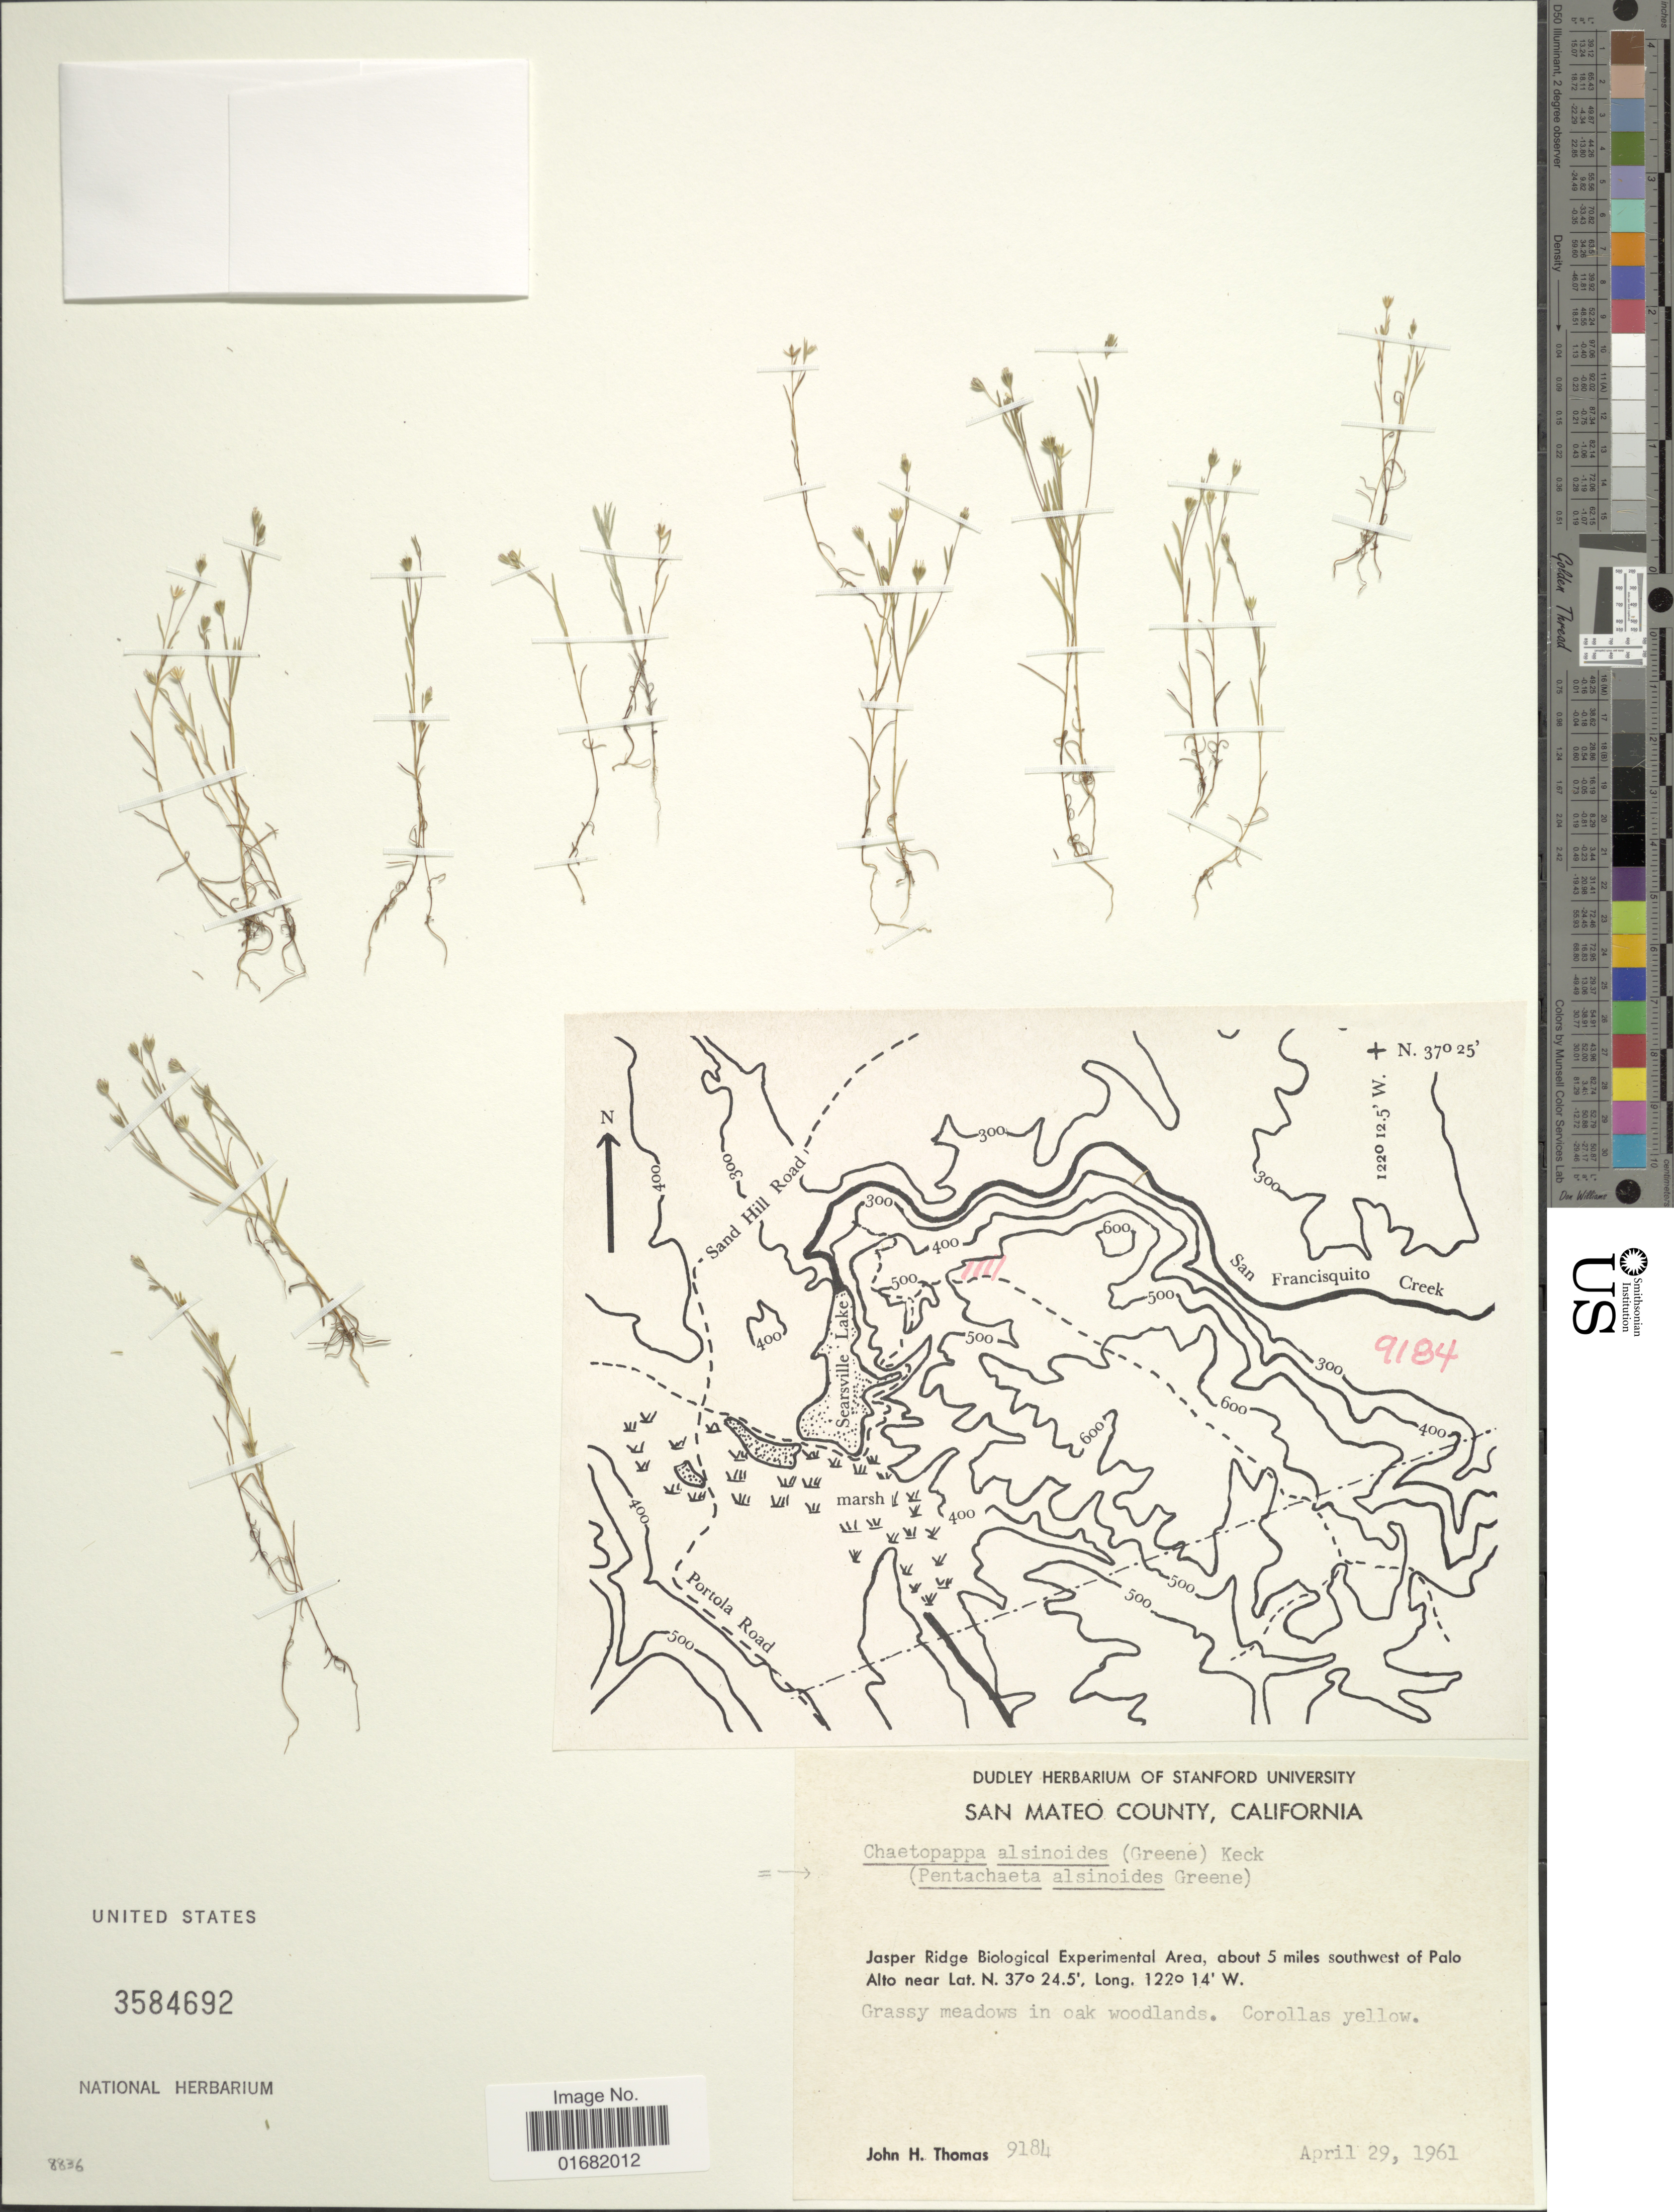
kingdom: Plantae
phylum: Tracheophyta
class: Magnoliopsida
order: Asterales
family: Asteraceae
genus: Pentachaeta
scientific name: Pentachaeta alsinoides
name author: Greene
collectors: J. H. Thomas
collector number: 9184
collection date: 1961-04-29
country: United States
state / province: California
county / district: San Mateo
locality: San Mateo County. Jasper Ridge Biological Experimental Area, about 5 miles southwest of Palo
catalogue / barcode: US 3584692